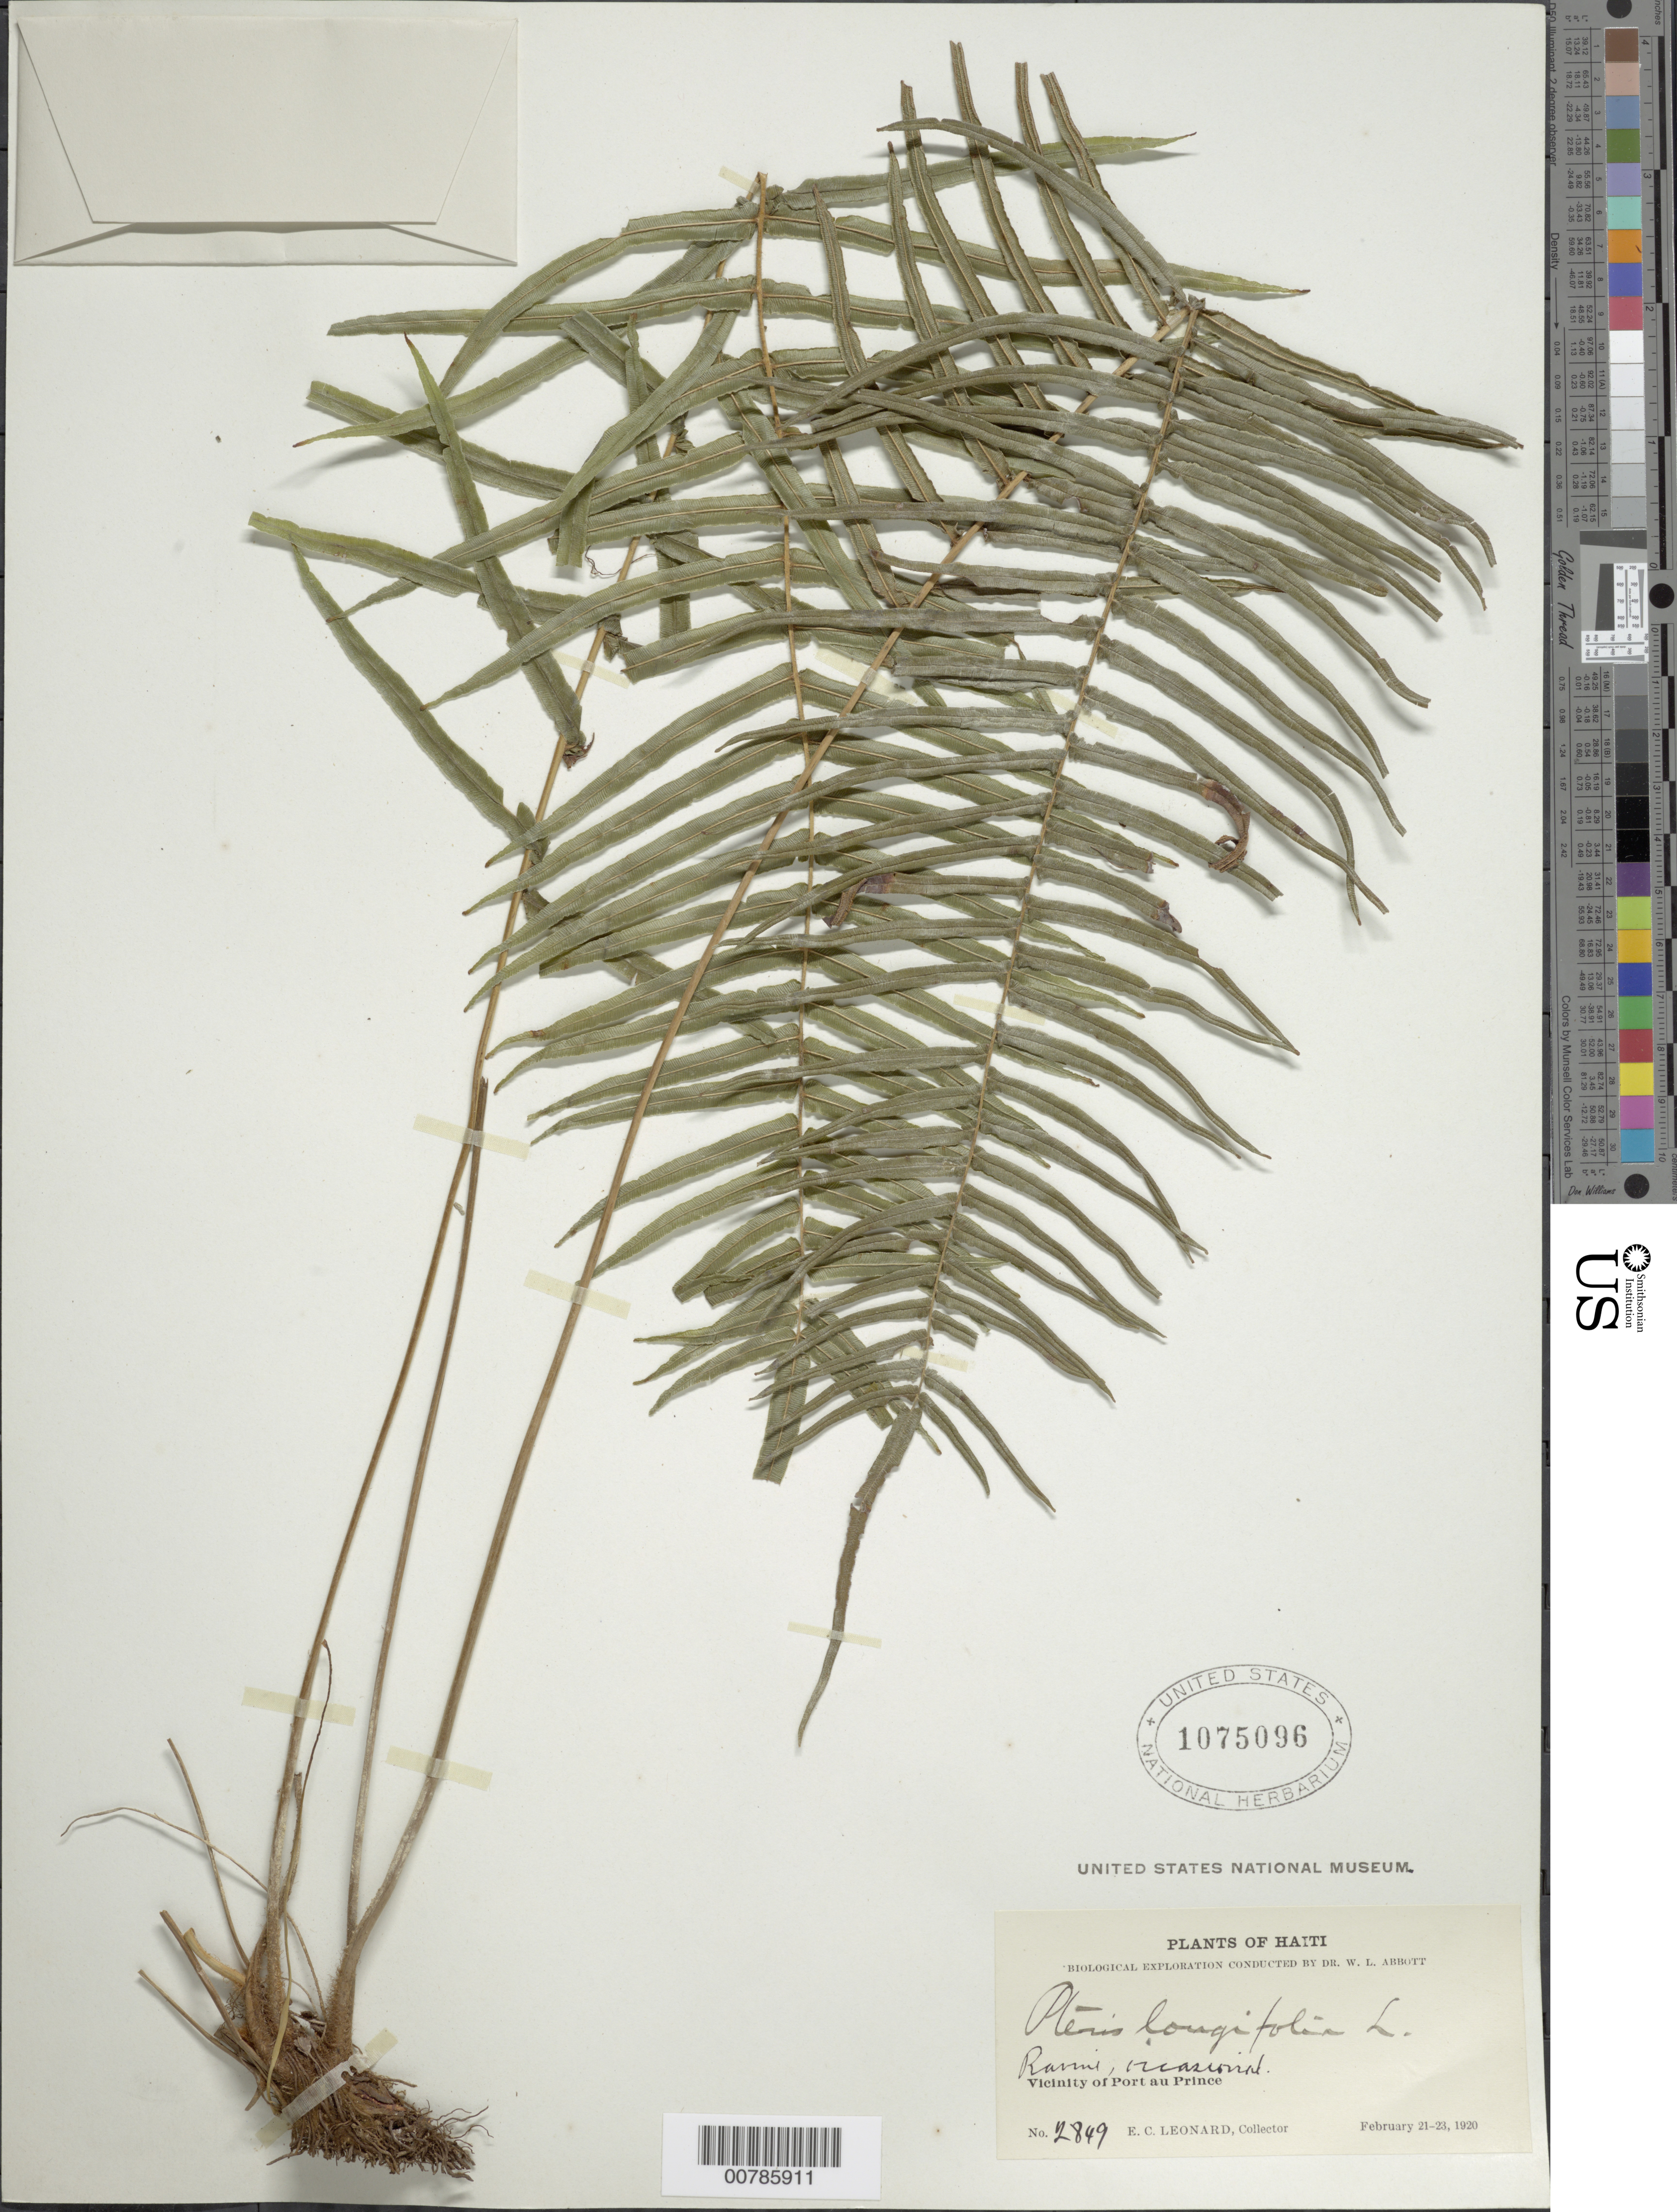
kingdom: Plantae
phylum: Tracheophyta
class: Polypodiopsida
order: Polypodiales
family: Pteridaceae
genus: Pteris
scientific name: Pteris longifolia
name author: L.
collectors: E. C. Leonard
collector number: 2849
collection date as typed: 22 Feb 1920 23 Feb 1920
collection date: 1920-02-22/1920-02-23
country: Haiti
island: Hispaniola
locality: Port au Prince, vicinity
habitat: Ravine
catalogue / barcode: US 1075096